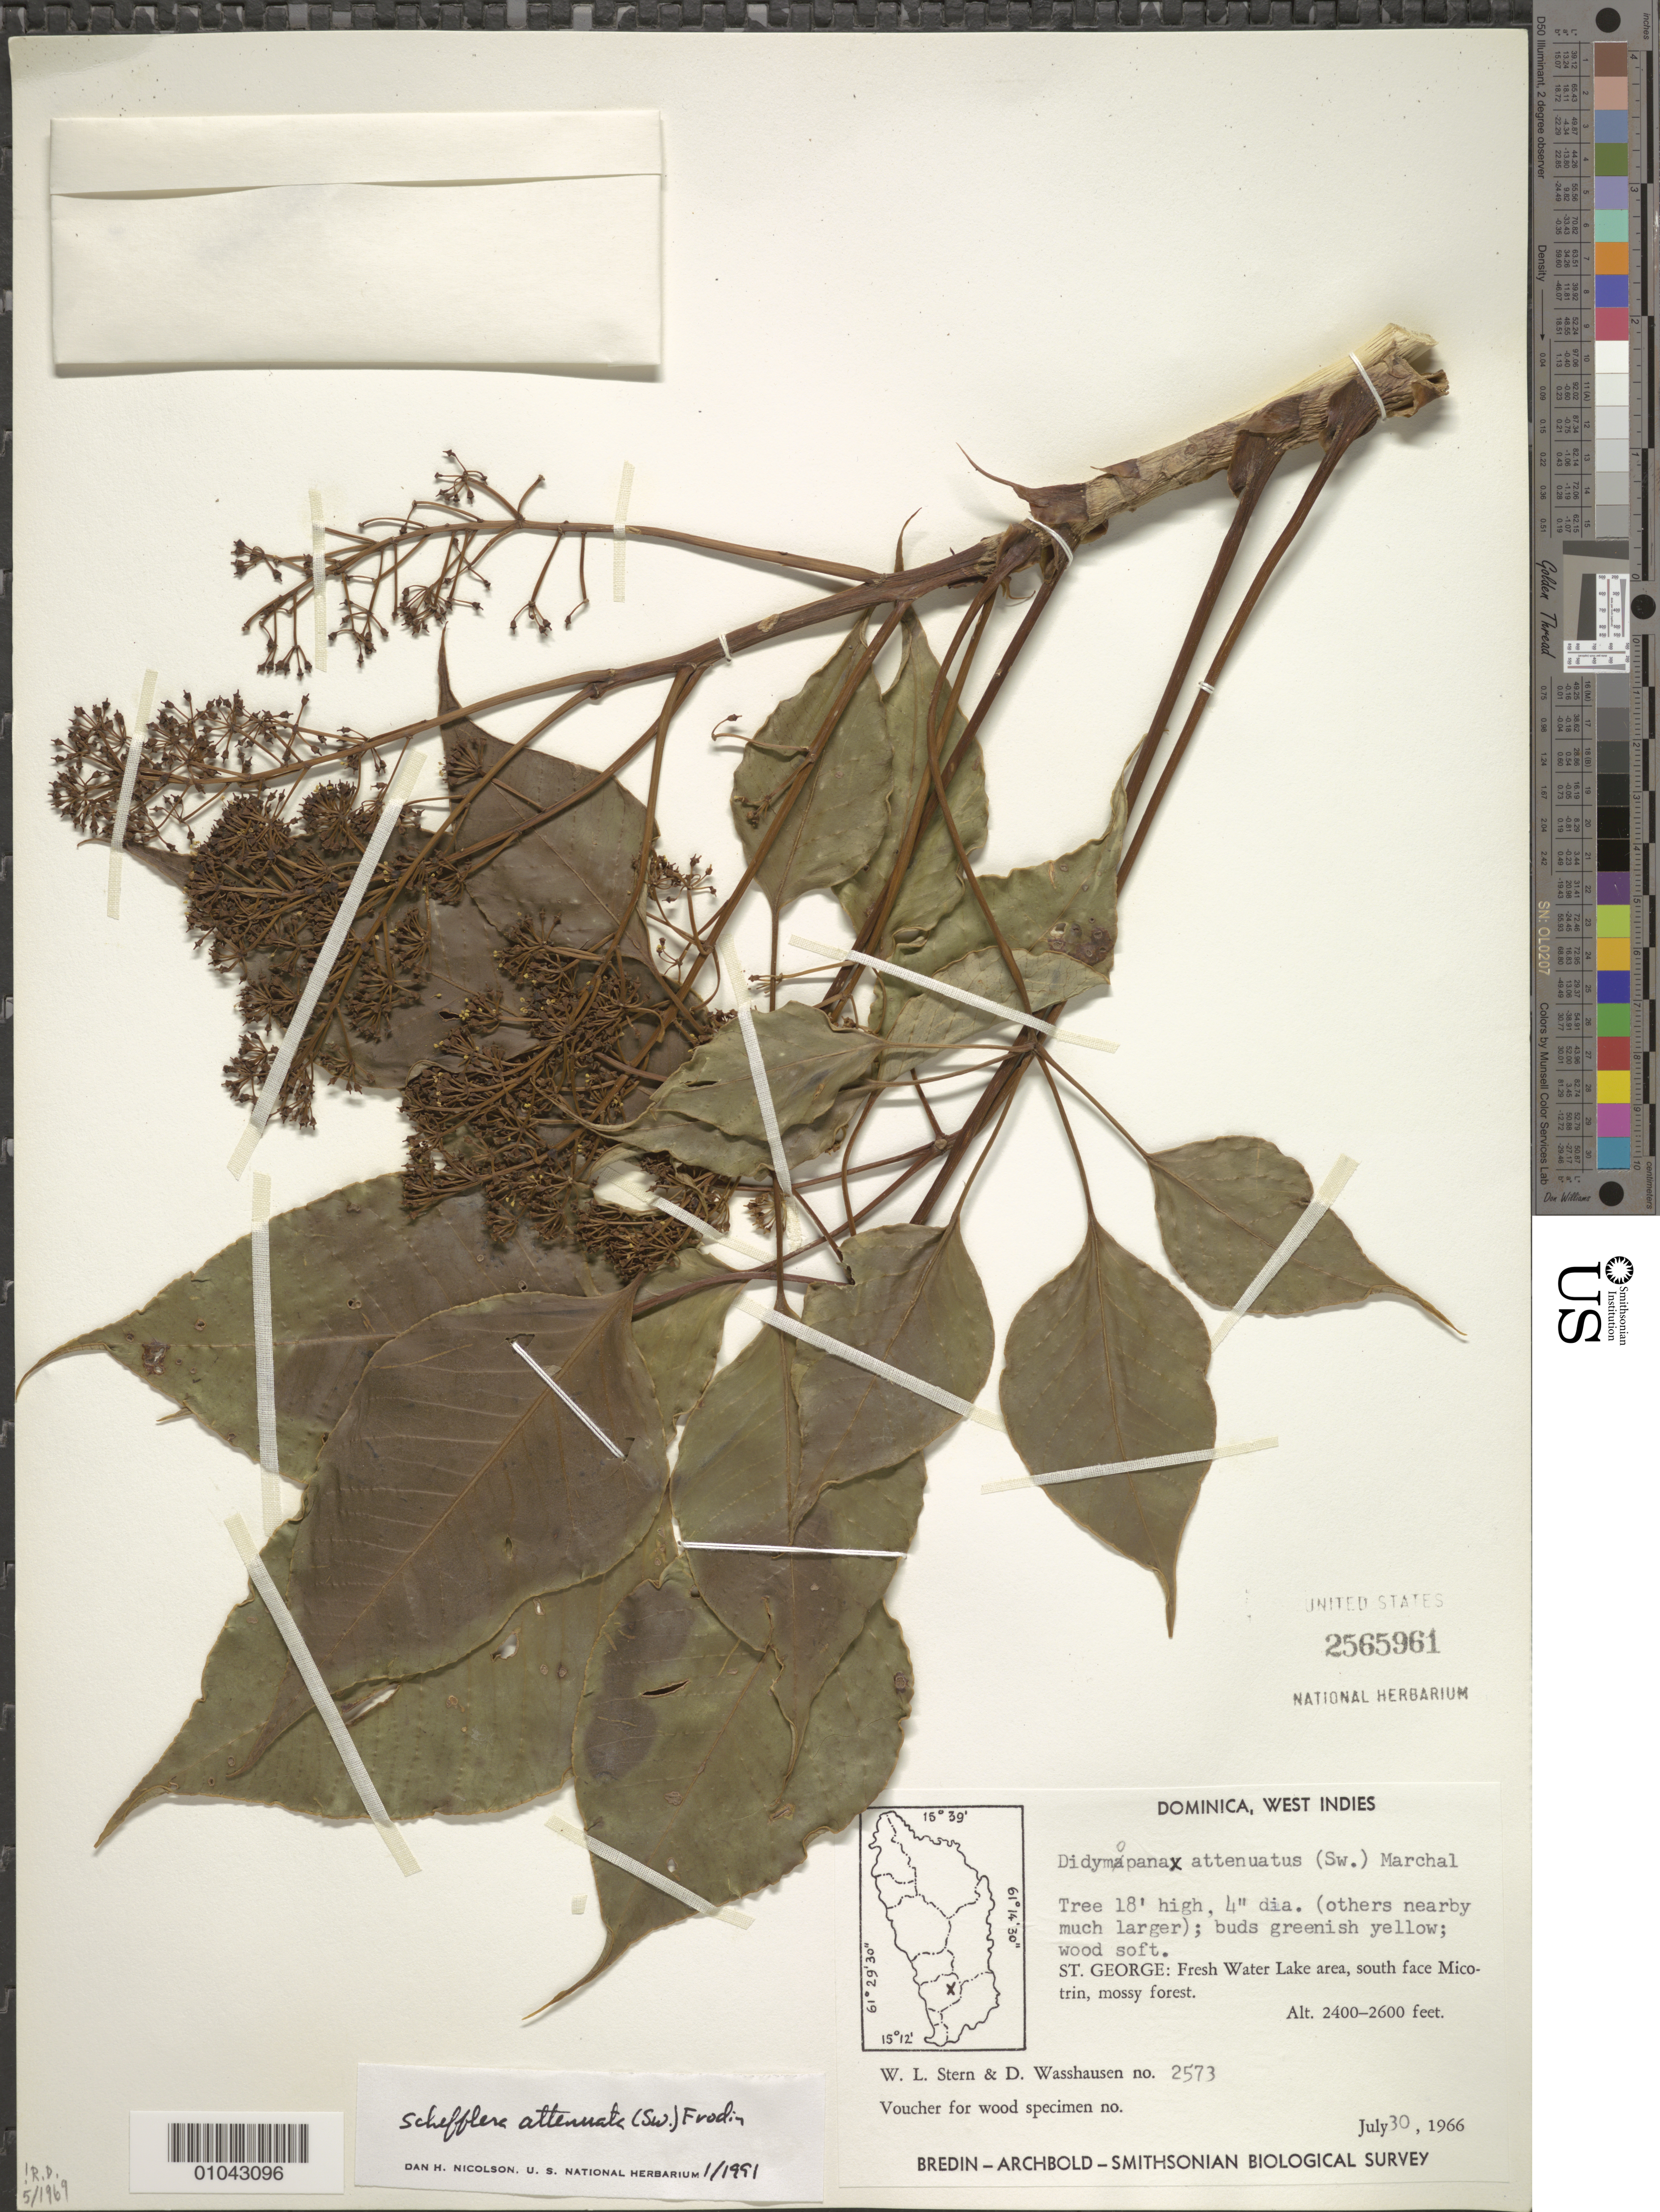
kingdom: Plantae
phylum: Tracheophyta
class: Magnoliopsida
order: Apiales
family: Araliaceae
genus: Schefflera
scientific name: Schefflera attenuata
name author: (Sw.) Frodin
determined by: Nicolson, Dan H.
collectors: W. L. Stern & D. C. Wasshausen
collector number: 2573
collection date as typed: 30 Jul 1966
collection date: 1966-07-30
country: Dominica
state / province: St. George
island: Dominica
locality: Fresh Water Lake area, south face Micotrin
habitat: Mossy forest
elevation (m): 732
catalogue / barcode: US 2565961